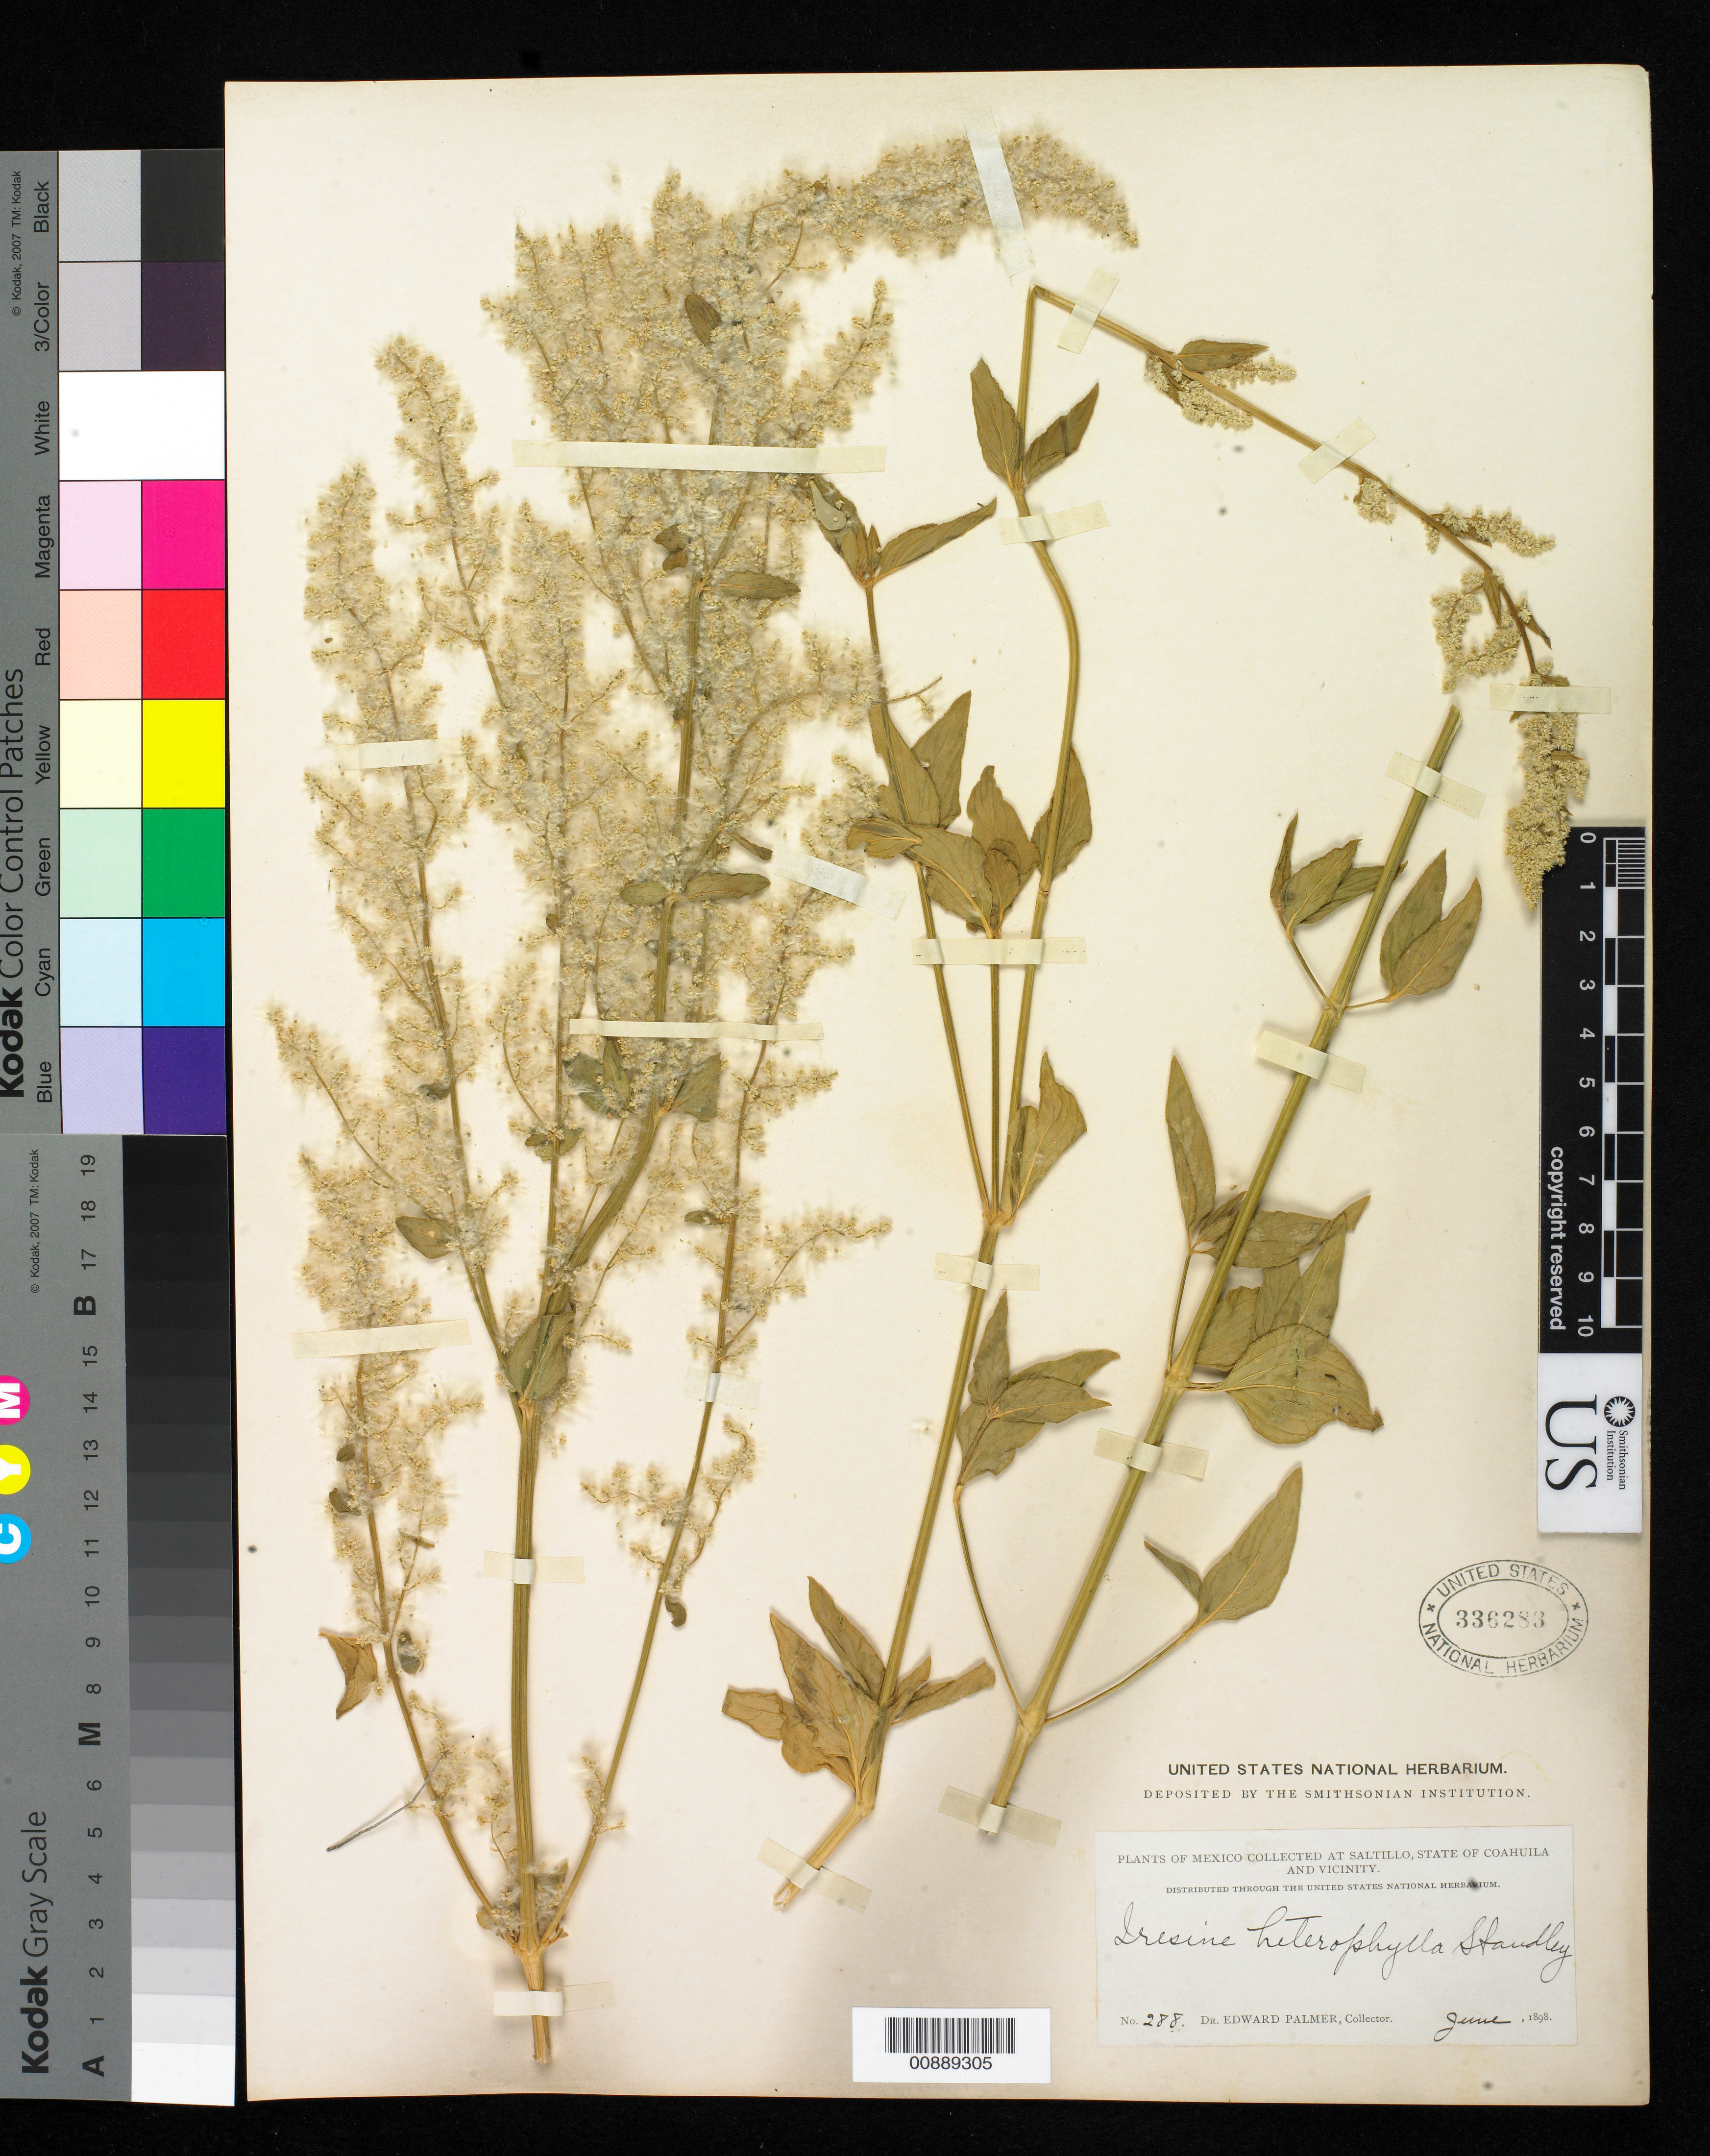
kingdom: Plantae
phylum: Tracheophyta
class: Magnoliopsida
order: Caryophyllales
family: Amaranthaceae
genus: Iresine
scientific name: Iresine heterophylla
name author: Standl.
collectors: E. Palmer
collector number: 288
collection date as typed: Jun 1898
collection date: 1898-06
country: Mexico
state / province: Coahuila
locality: Saltillo, Coahuila and vicinity.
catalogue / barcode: US 336283